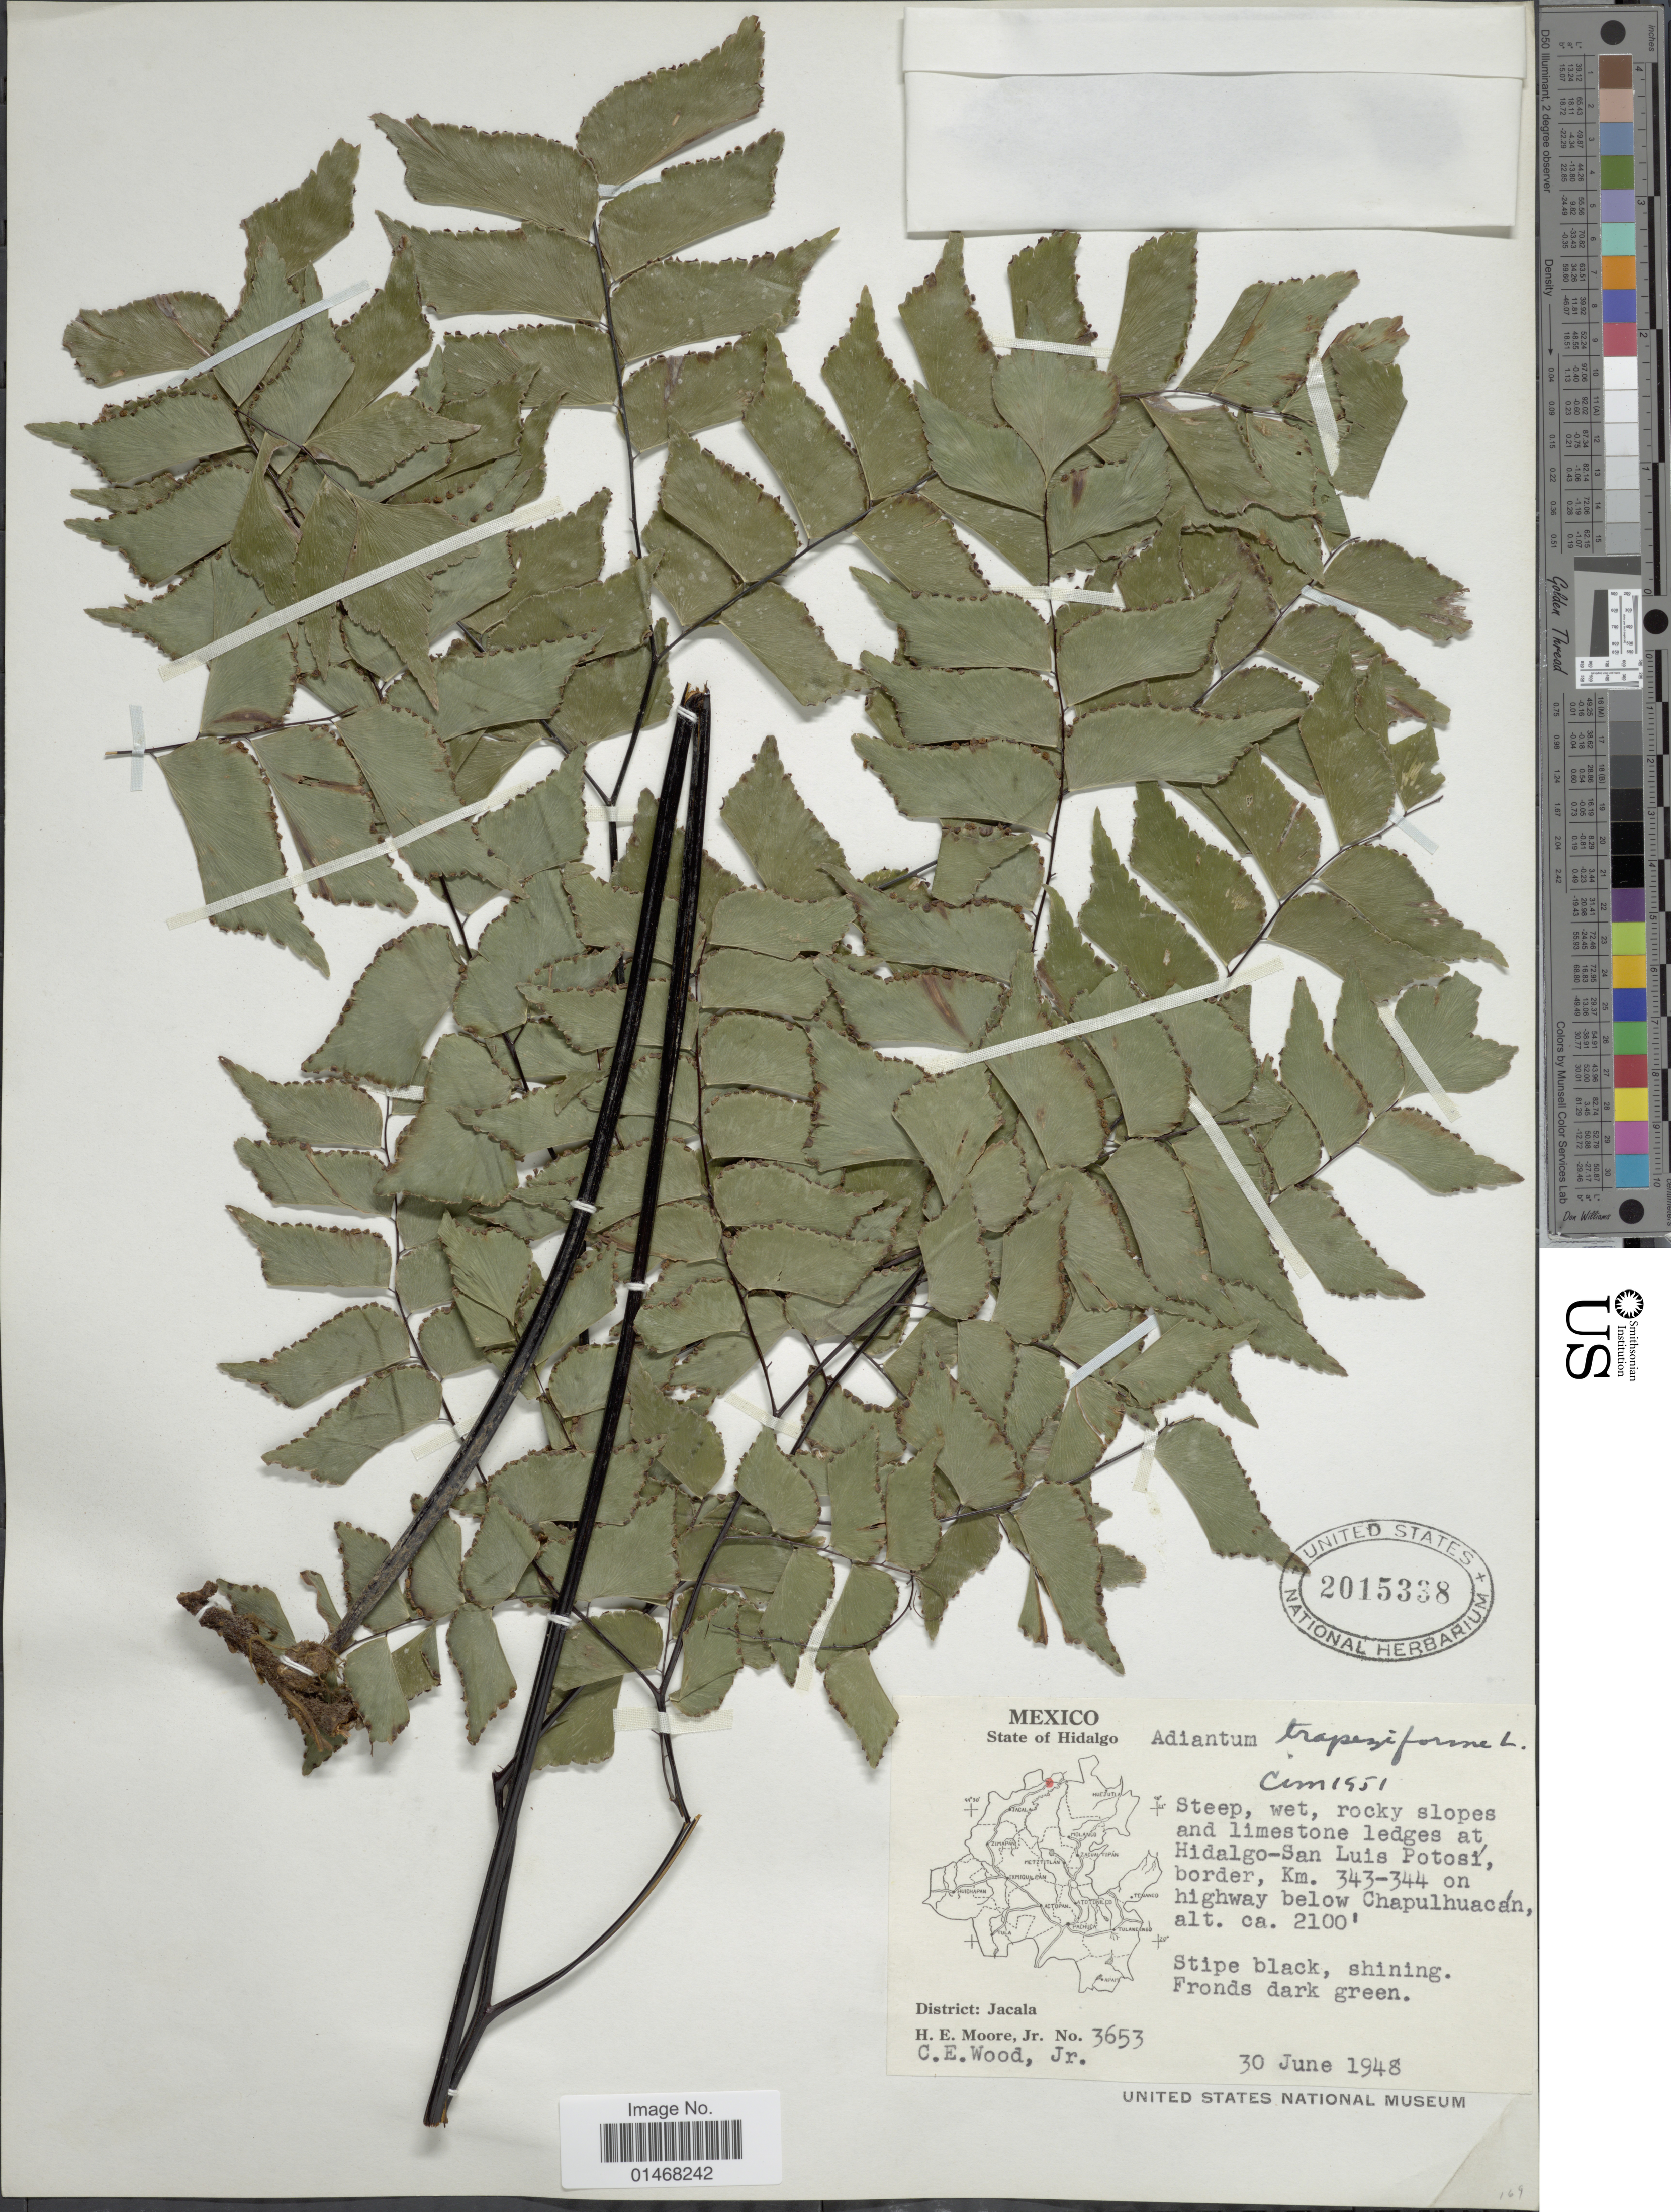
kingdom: Plantae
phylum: Tracheophyta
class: Polypodiopsida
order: Polypodiales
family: Pteridaceae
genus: Adiantum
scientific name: Adiantum trapeziforme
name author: L.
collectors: H. E. Moore & C. Wood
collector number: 3653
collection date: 1948-06-30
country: Mexico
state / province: Hidalgo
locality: Steep wet, rocky slopes and limestone ledges at Hidalgo-San Luis Potosí, border, Km 343-344 on highway below Chapulhuacán, District: Jacala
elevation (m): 640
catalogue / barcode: US 2015338